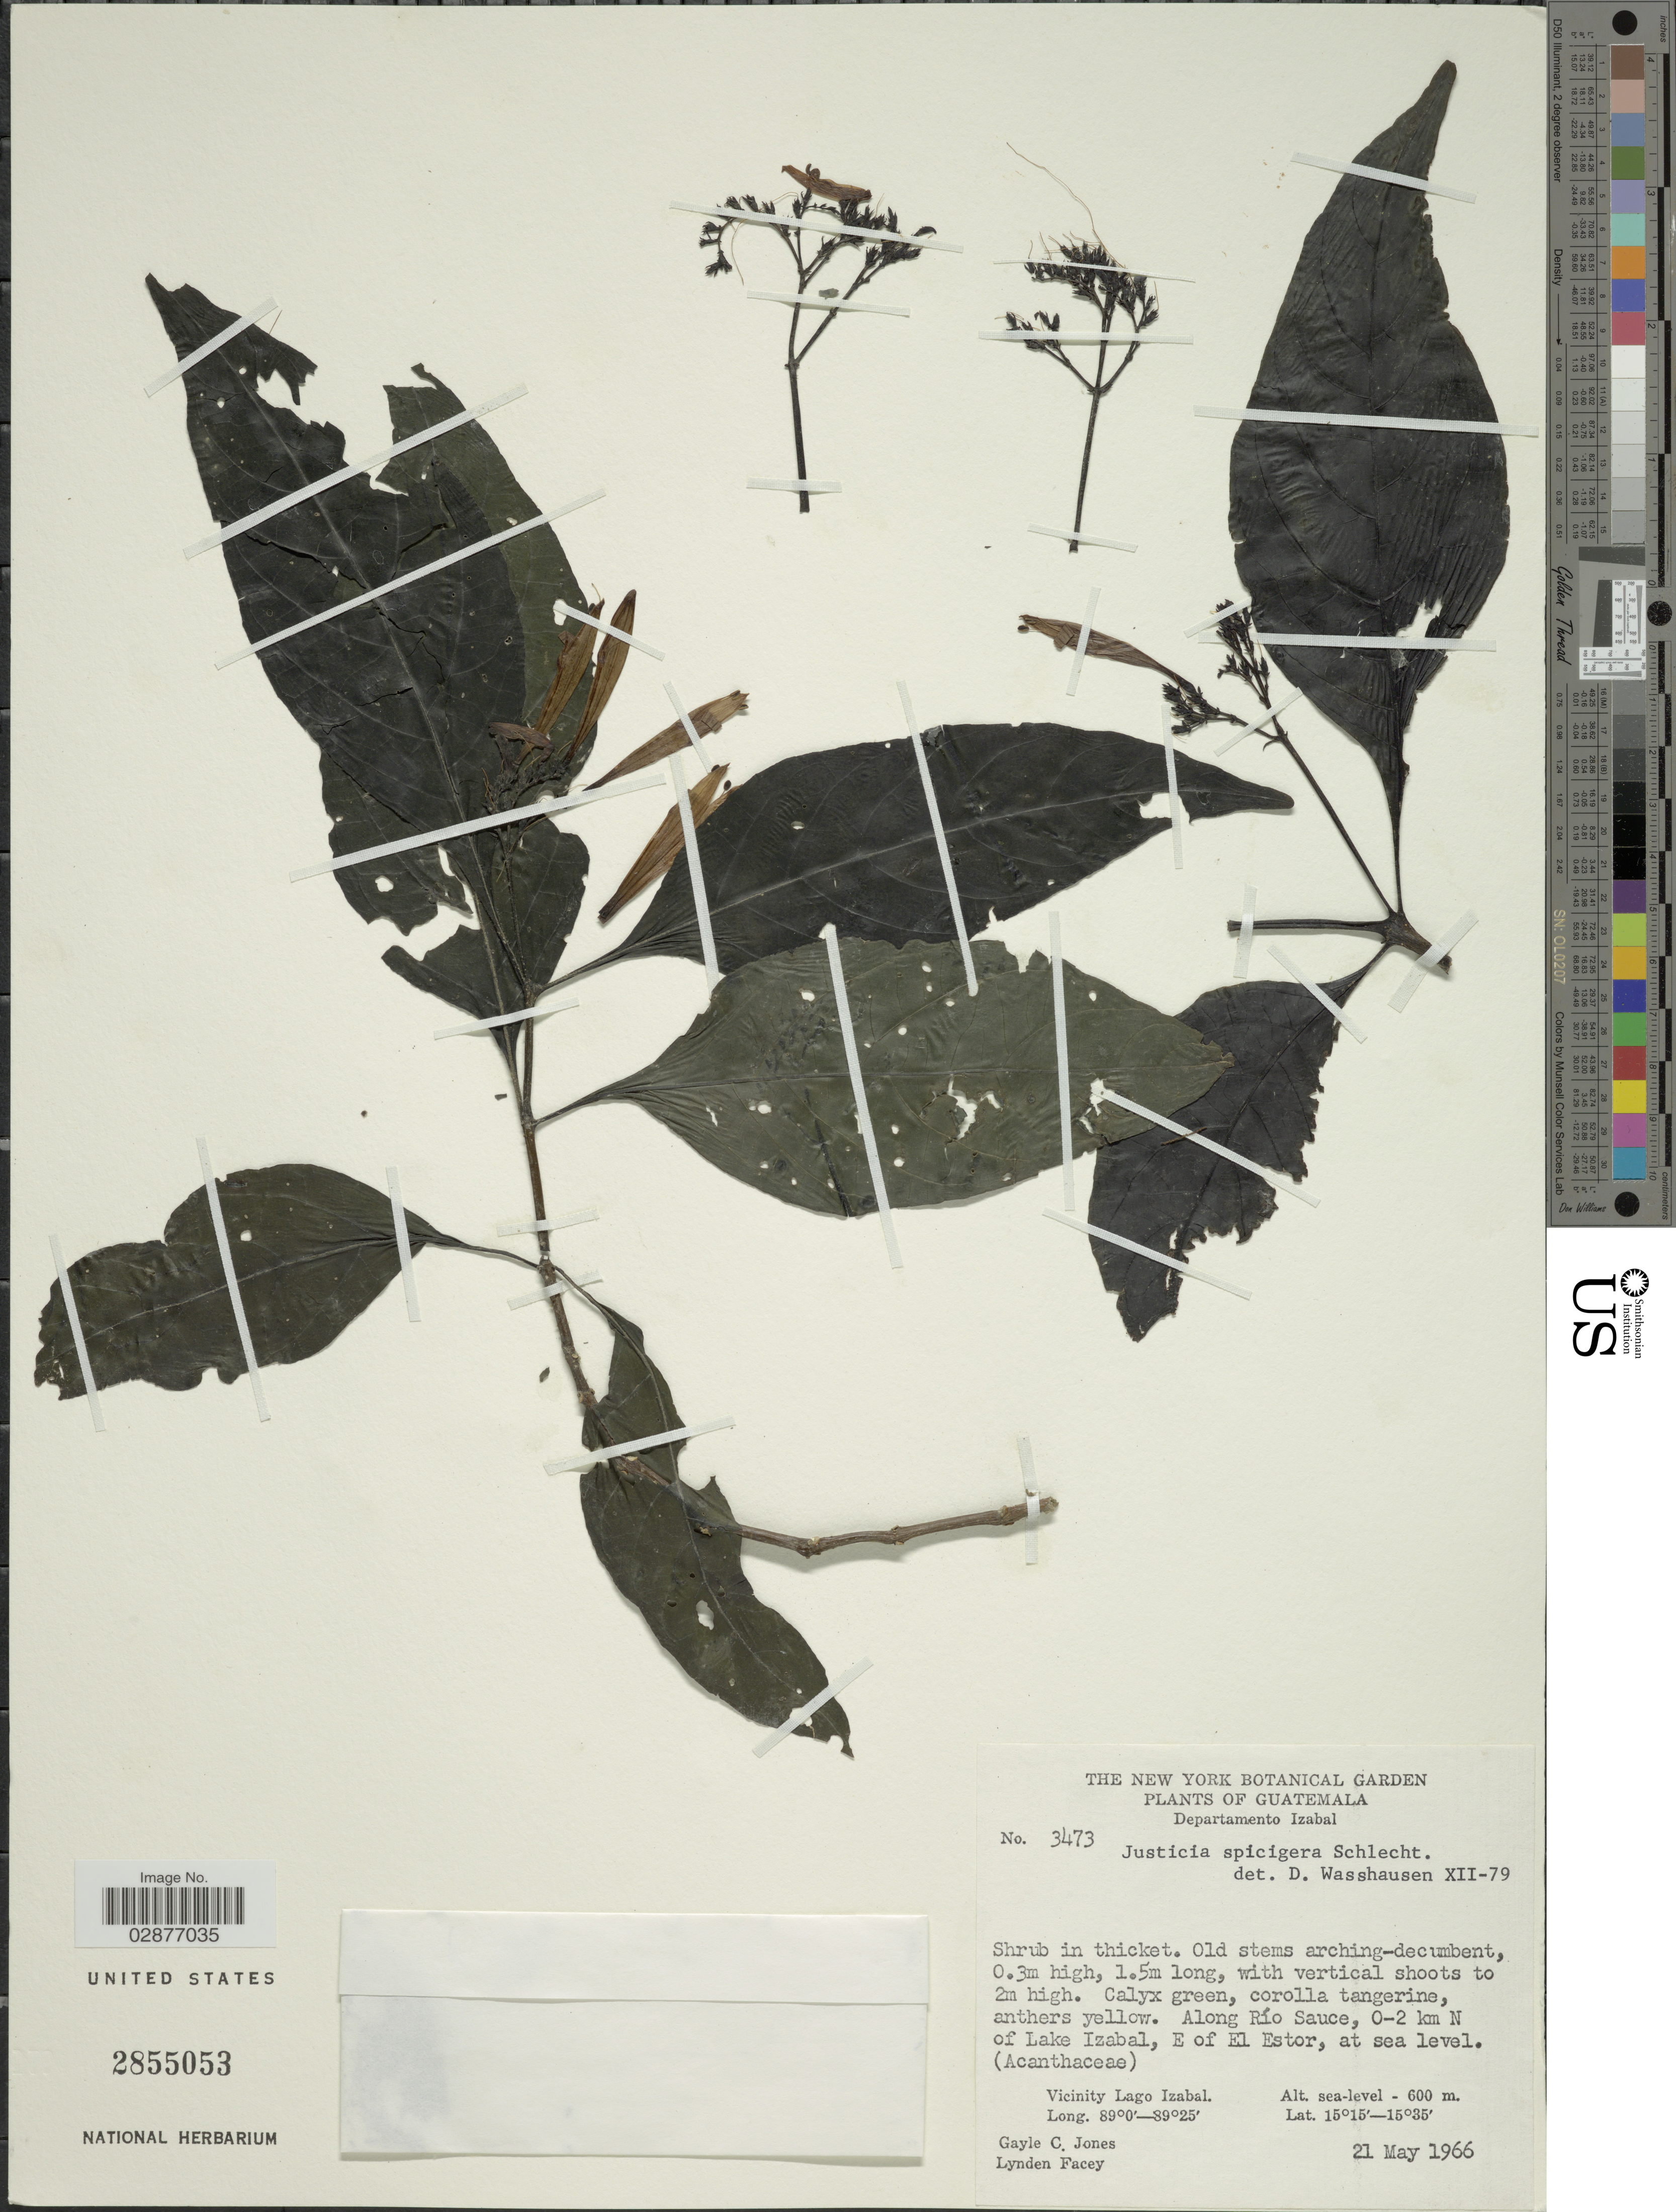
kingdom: Plantae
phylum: Tracheophyta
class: Magnoliopsida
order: Lamiales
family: Acanthaceae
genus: Justicia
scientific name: Justicia spicigera 'Sidicaro'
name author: Schltdl.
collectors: G. C. Jones & L. Facey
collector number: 3473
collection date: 1966-05-21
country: Guatemala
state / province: Izabal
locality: Departamento Izabal. Along Río Sauce, 0-2 km N of lake Izabal, E of El Estor. Vicinity Lago Izabal.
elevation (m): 0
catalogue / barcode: US 2855053